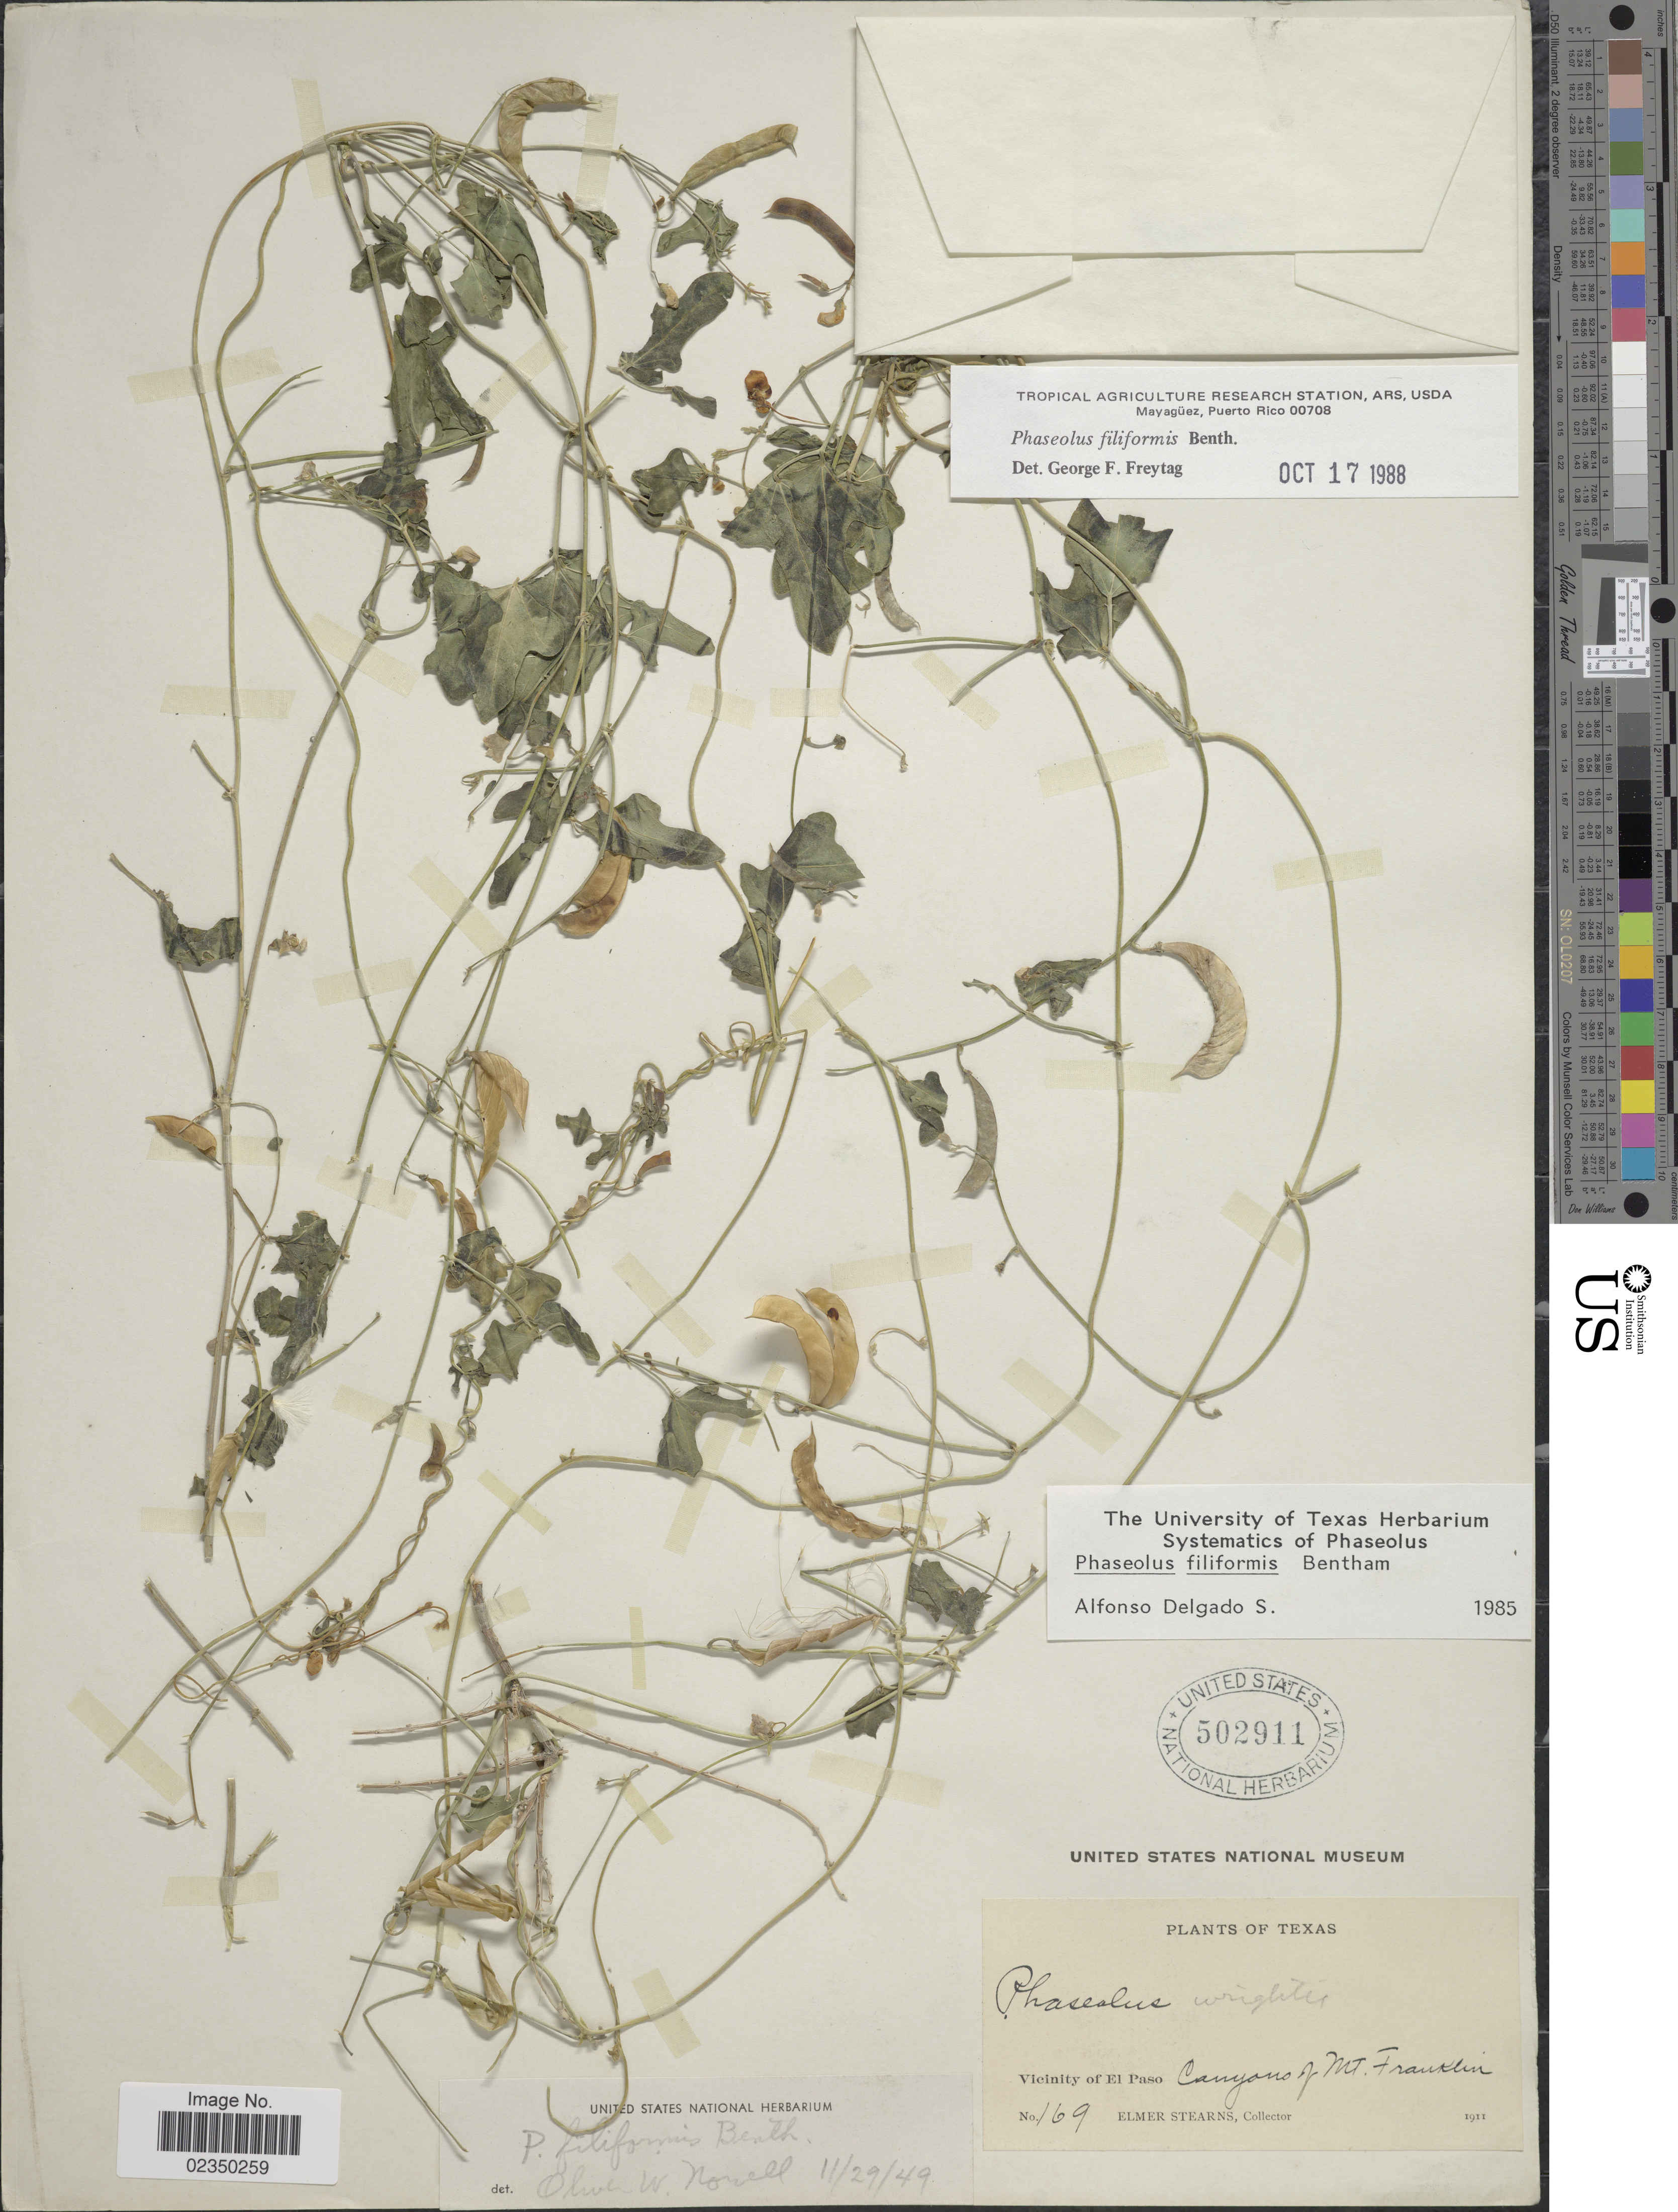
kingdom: Plantae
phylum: Tracheophyta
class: Magnoliopsida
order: Fabales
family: Fabaceae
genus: Phaseolus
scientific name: Phaseolus filiformis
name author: Benth.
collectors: E. Stearns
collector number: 169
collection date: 1911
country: United States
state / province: Texas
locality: Vicinity of El Paso, Canyons of Mt Franklin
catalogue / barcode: US 502911